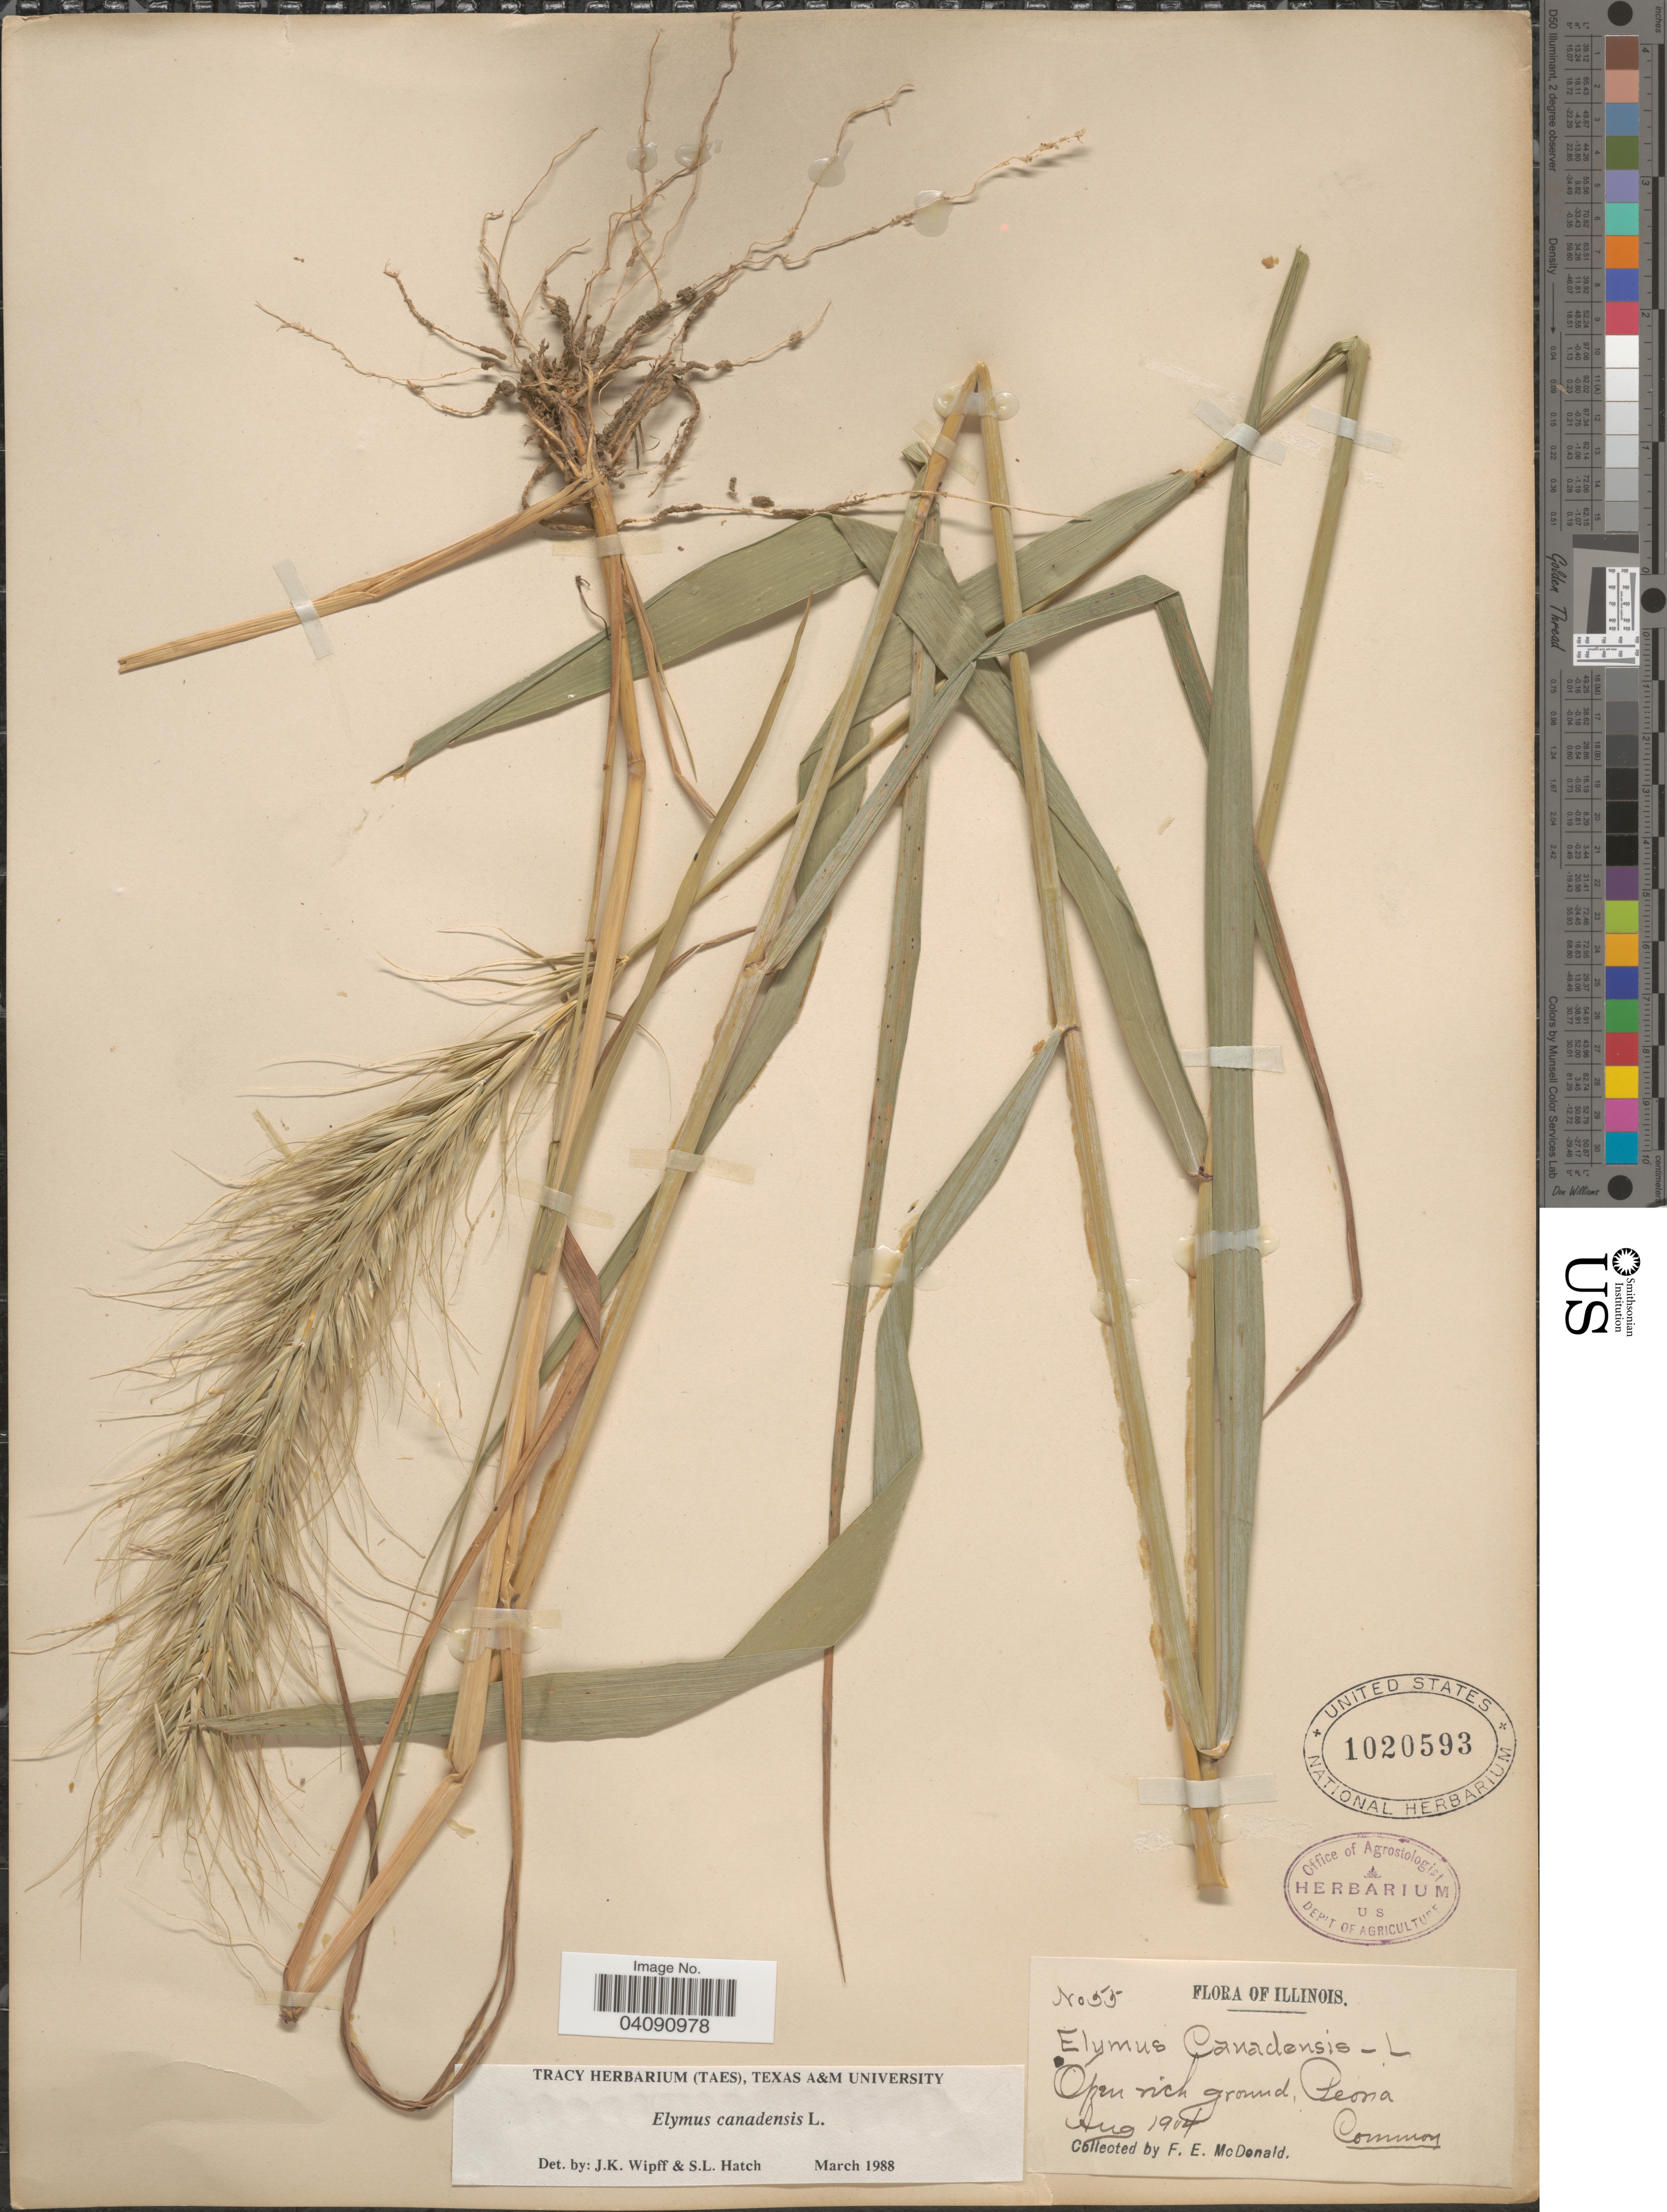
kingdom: Plantae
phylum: Tracheophyta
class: Liliopsida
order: Poales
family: Poaceae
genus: Elymus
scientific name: Elymus canadensis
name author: L.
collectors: F. E. McDonald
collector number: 55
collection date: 1904-08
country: United States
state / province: Illinois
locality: Open rich ground, Peoria.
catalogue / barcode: US 1020593